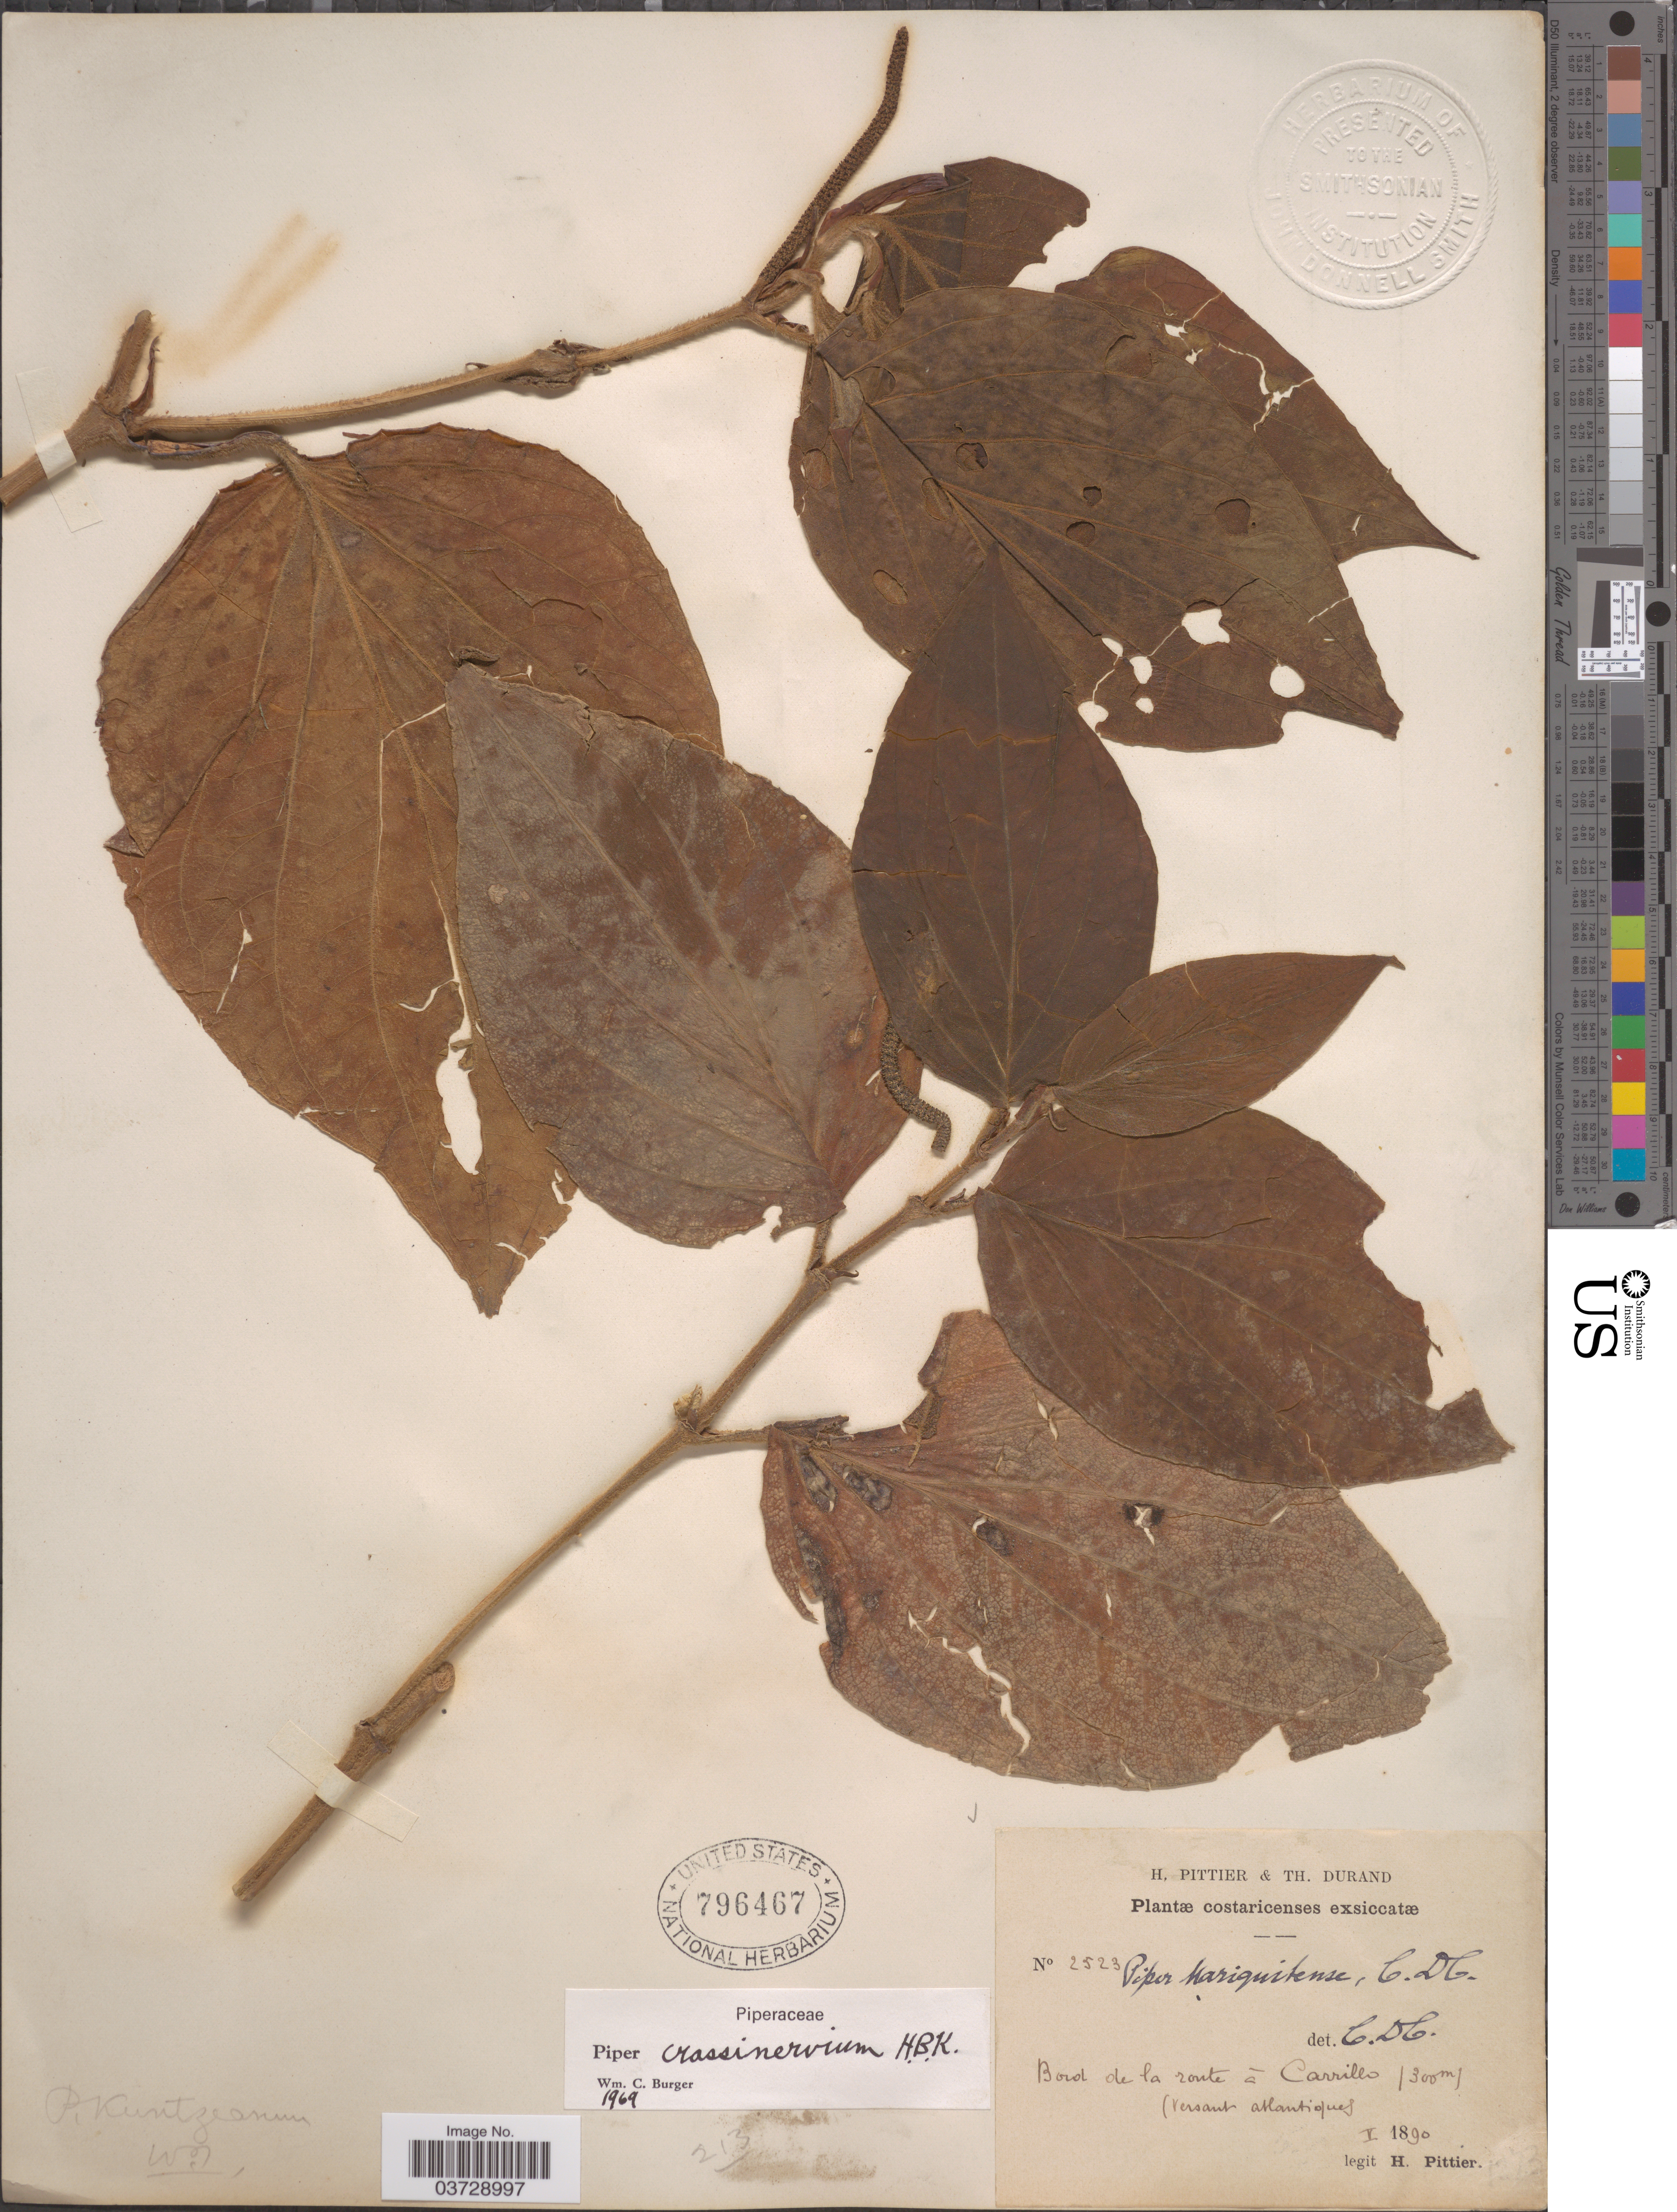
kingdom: Plantae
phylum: Tracheophyta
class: Magnoliopsida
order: Piperales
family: Piperaceae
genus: Piper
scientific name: Piper crassinervium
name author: Kunth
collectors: H. F. Pittier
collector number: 2523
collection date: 1890-05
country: Costa Rica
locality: Bord de la route ā Carrillo.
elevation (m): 300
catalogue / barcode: US 796467